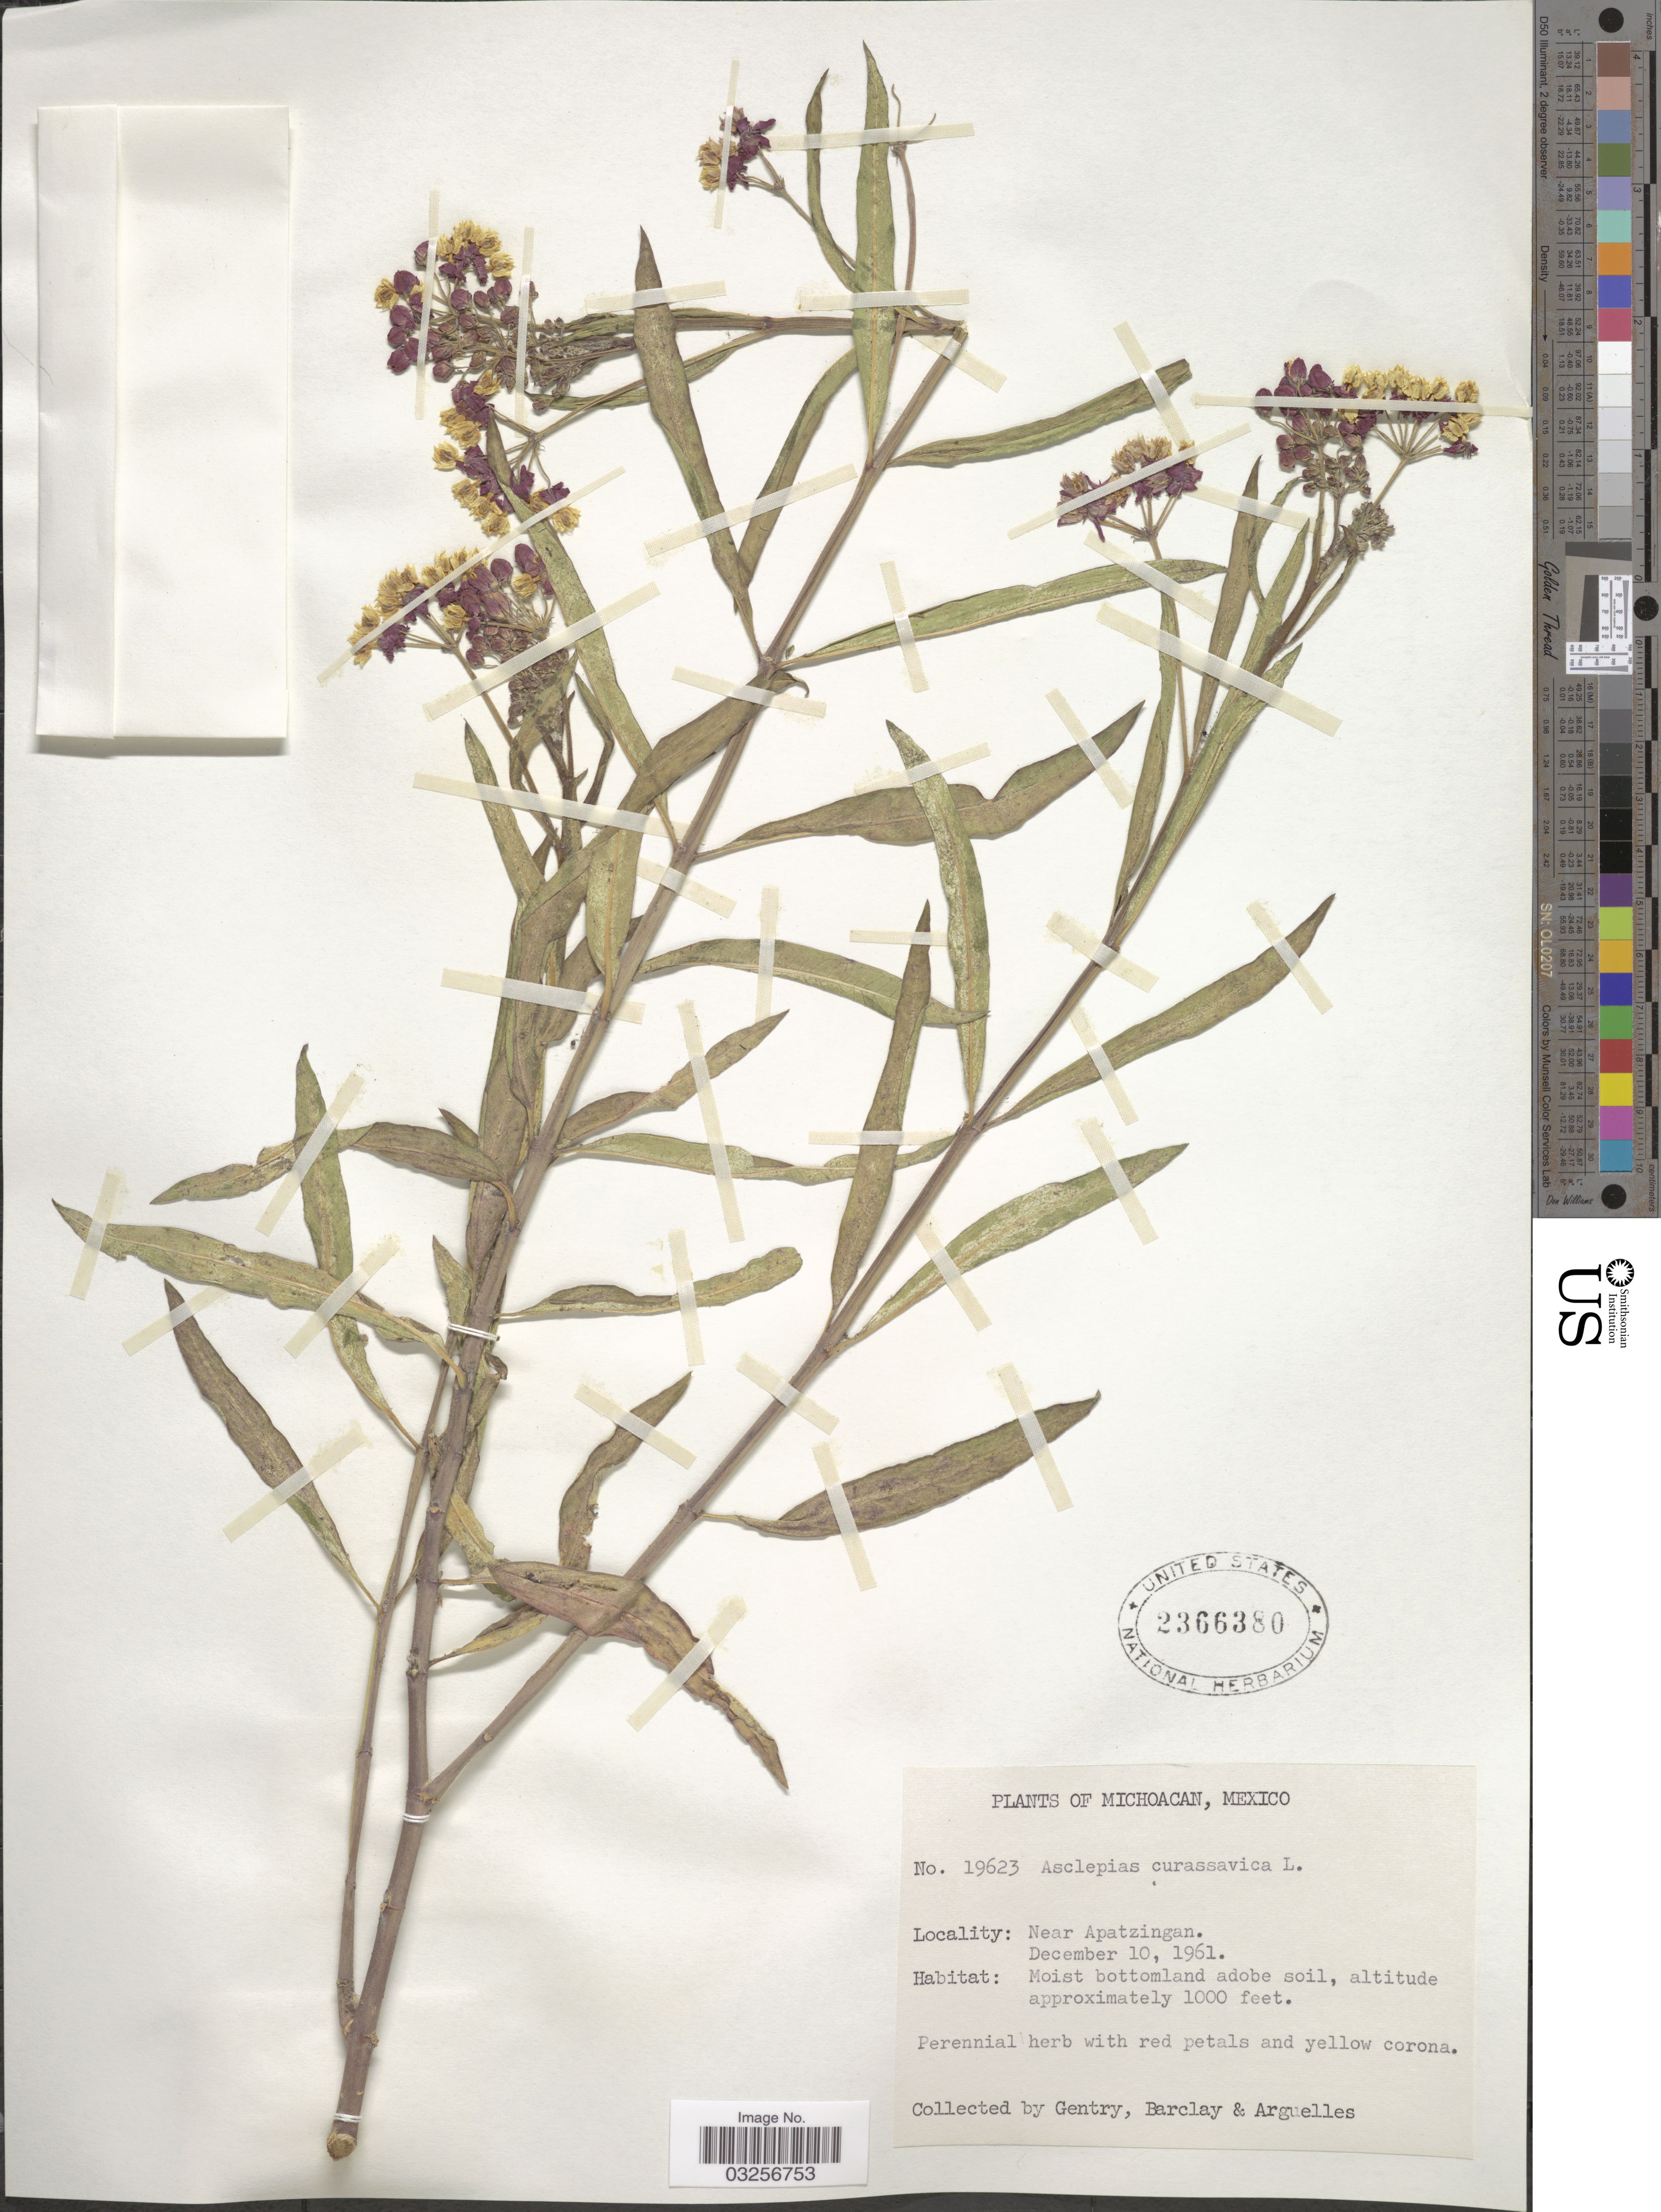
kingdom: Plantae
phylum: Tracheophyta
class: Magnoliopsida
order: Gentianales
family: Apocynaceae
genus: Asclepias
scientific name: Asclepias curassavica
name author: L.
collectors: Gentry, --, -- Barclay & Arguelles, --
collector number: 19623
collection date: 1961-12-10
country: Mexico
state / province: Michoacán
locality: Near Apatzingan.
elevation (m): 305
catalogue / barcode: US 2366380